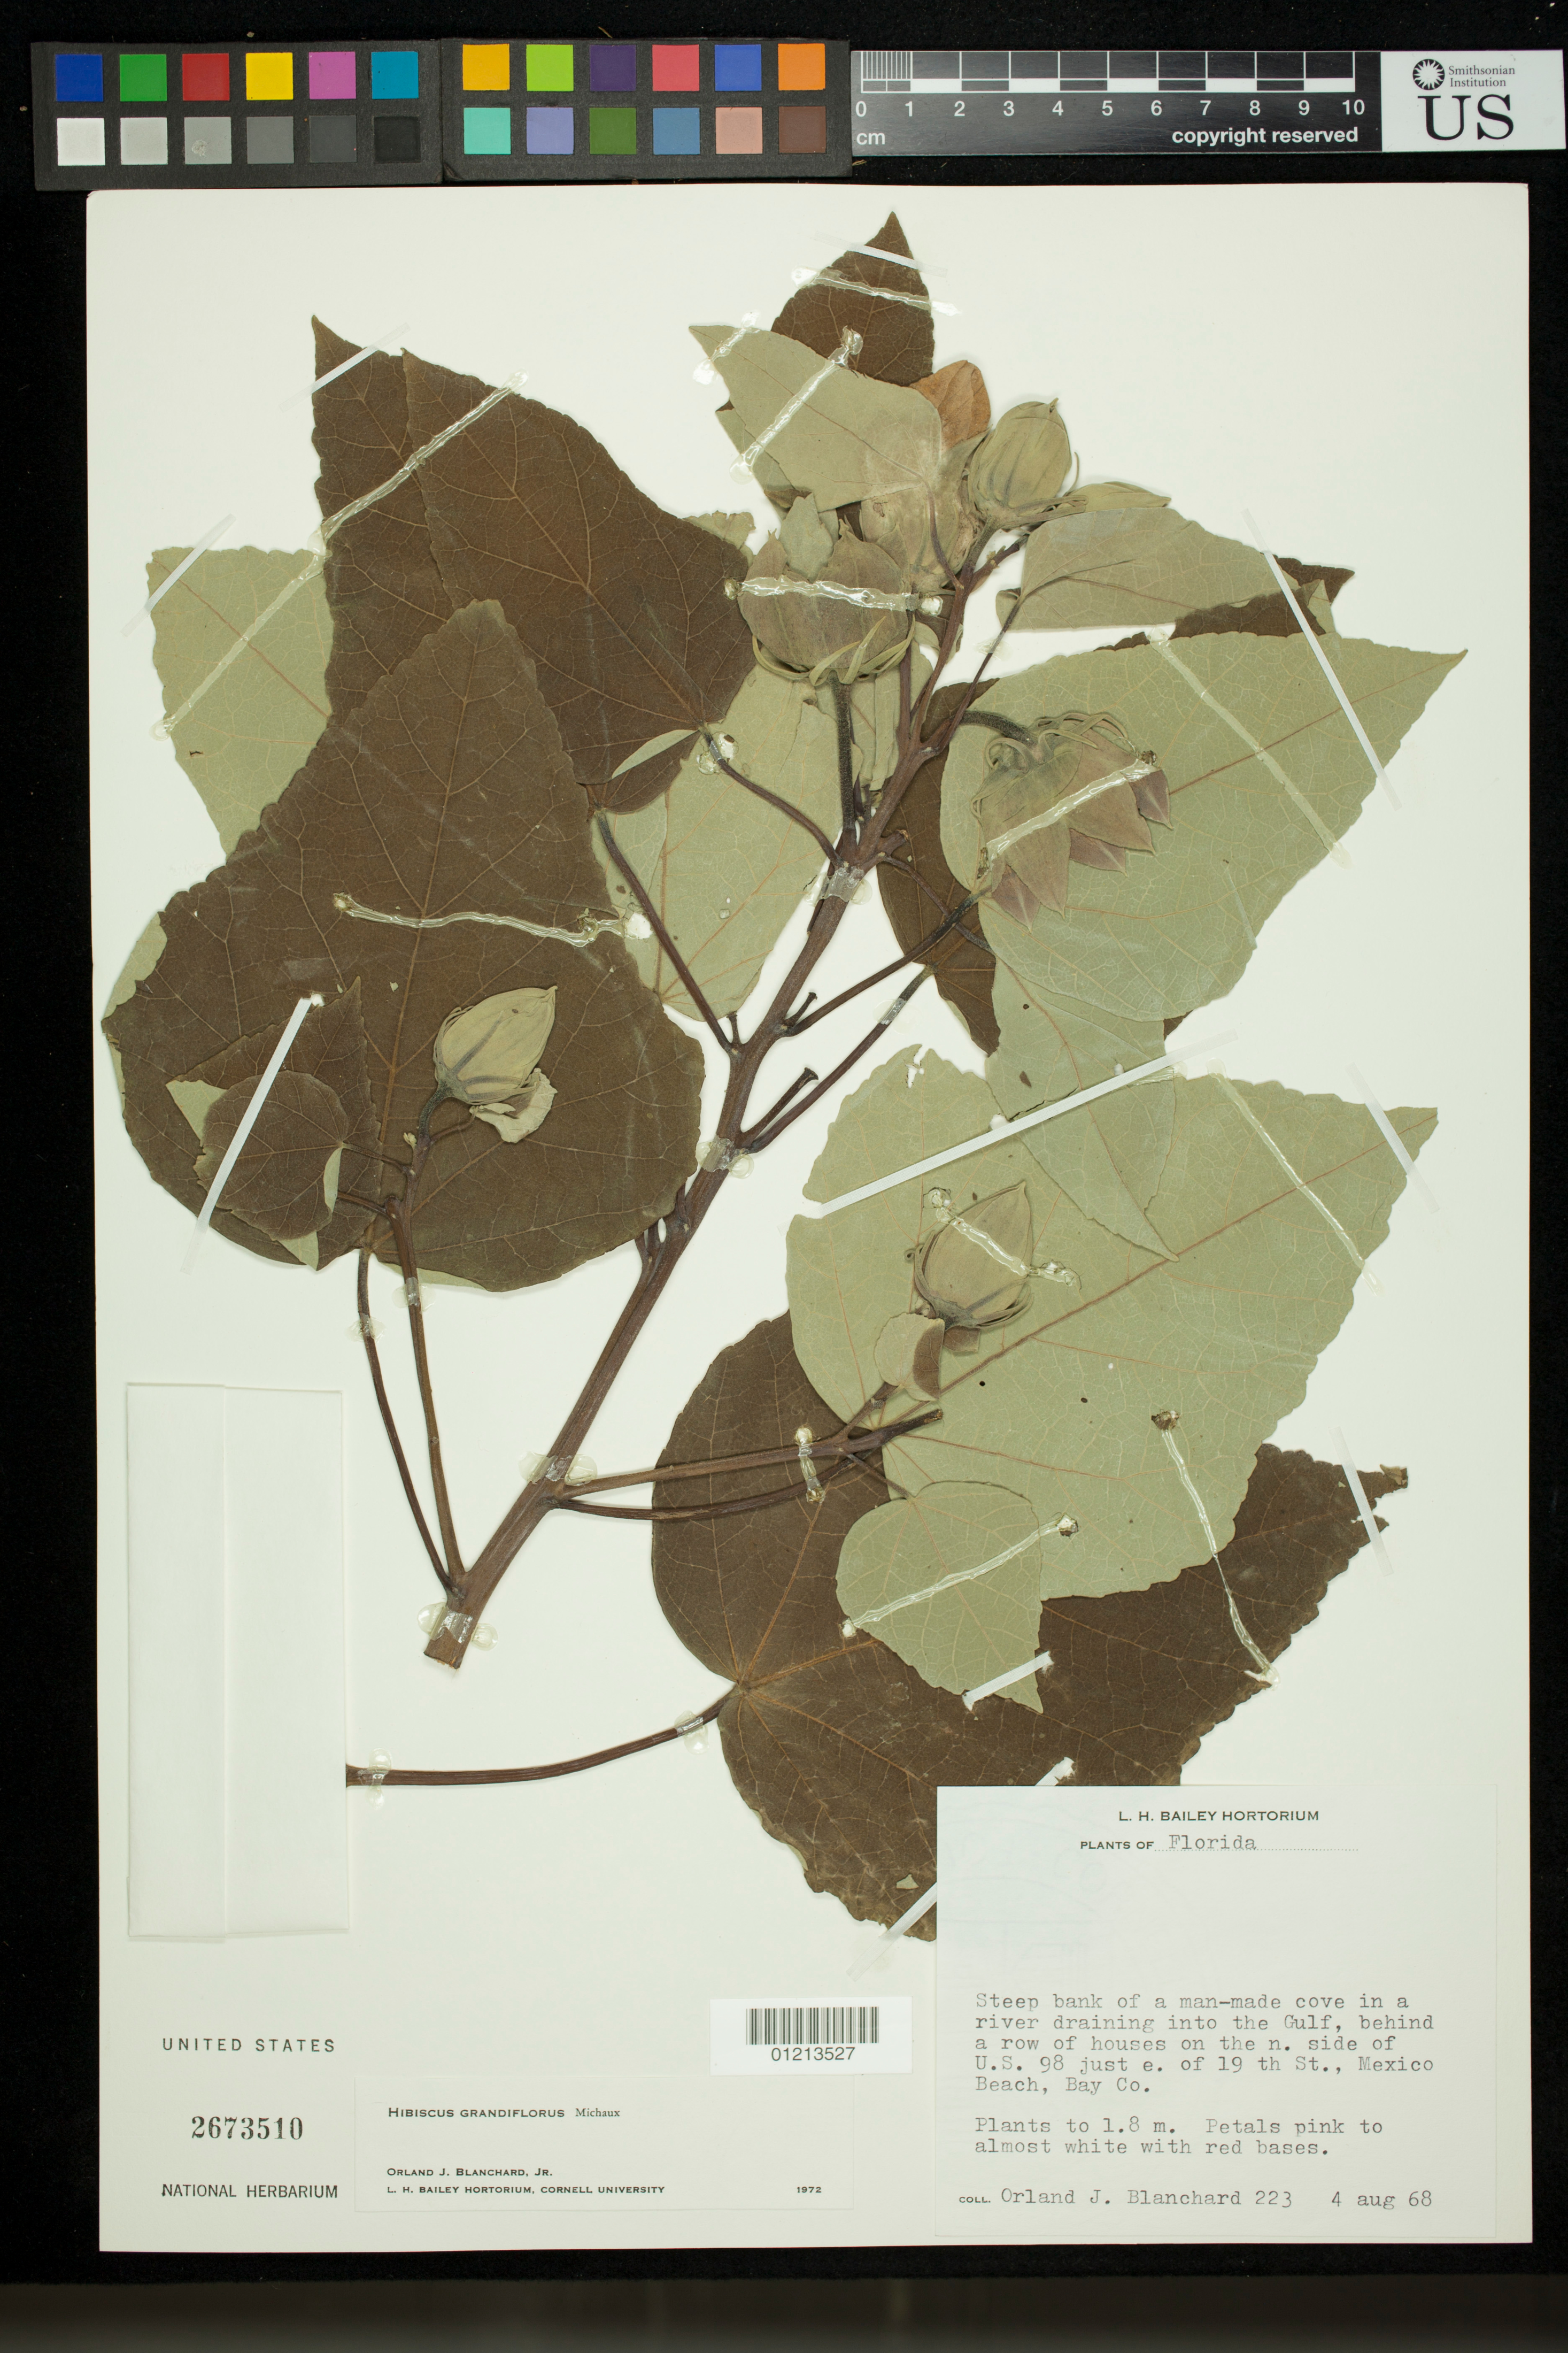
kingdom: Plantae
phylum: Tracheophyta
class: Magnoliopsida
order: Malvales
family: Malvaceae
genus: Hibiscus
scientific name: Hibiscus grandiflorus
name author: Michx.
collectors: O. J. Blanchard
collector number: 223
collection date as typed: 08 Apr 1968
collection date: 1968-04-08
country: United States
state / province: Florida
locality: Steep bank of a man-made cove in a river draining into the Gulf, behind a row of houses on the n. side of U.S. 98 just e. of 19th St., Mexico Beach, Bay Co.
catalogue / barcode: US 2673510